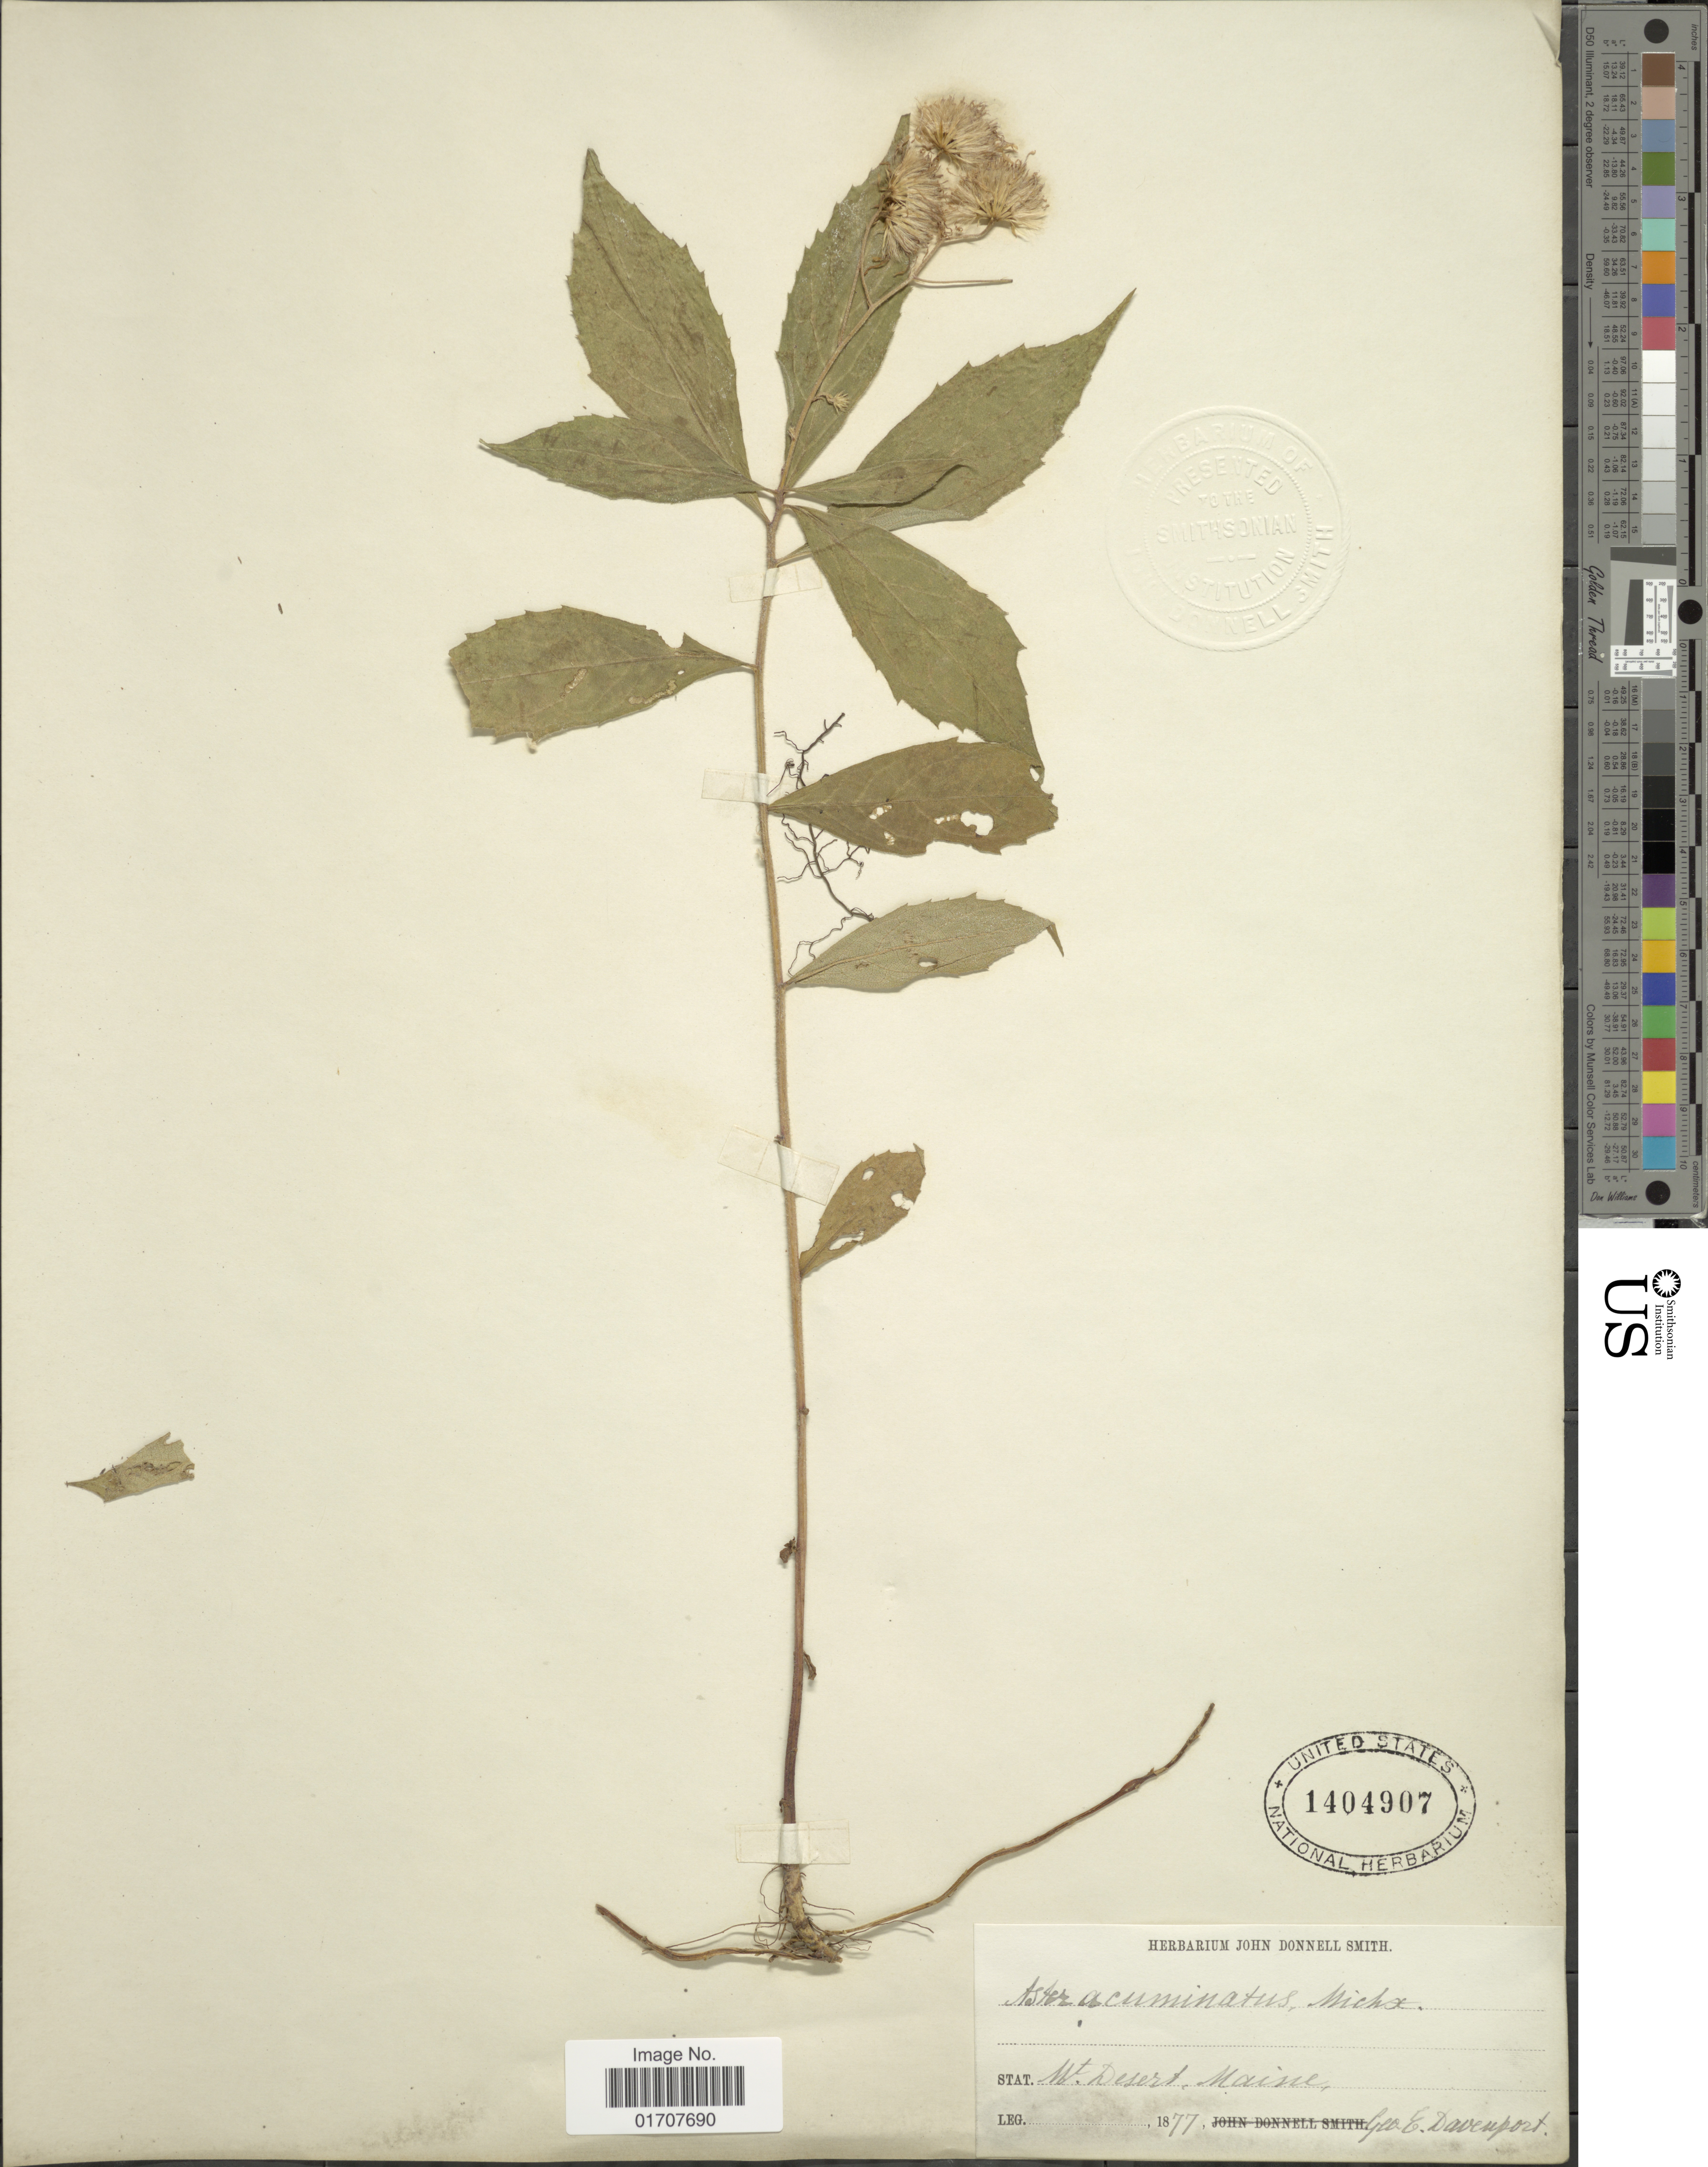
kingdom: Plantae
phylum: Tracheophyta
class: Magnoliopsida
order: Asterales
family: Asteraceae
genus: Oclemena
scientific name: Oclemena acuminata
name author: (Michx.) Greene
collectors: G. E. Davenport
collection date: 1877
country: United States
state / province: Maine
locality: Mt. Desert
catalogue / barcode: US 1404907